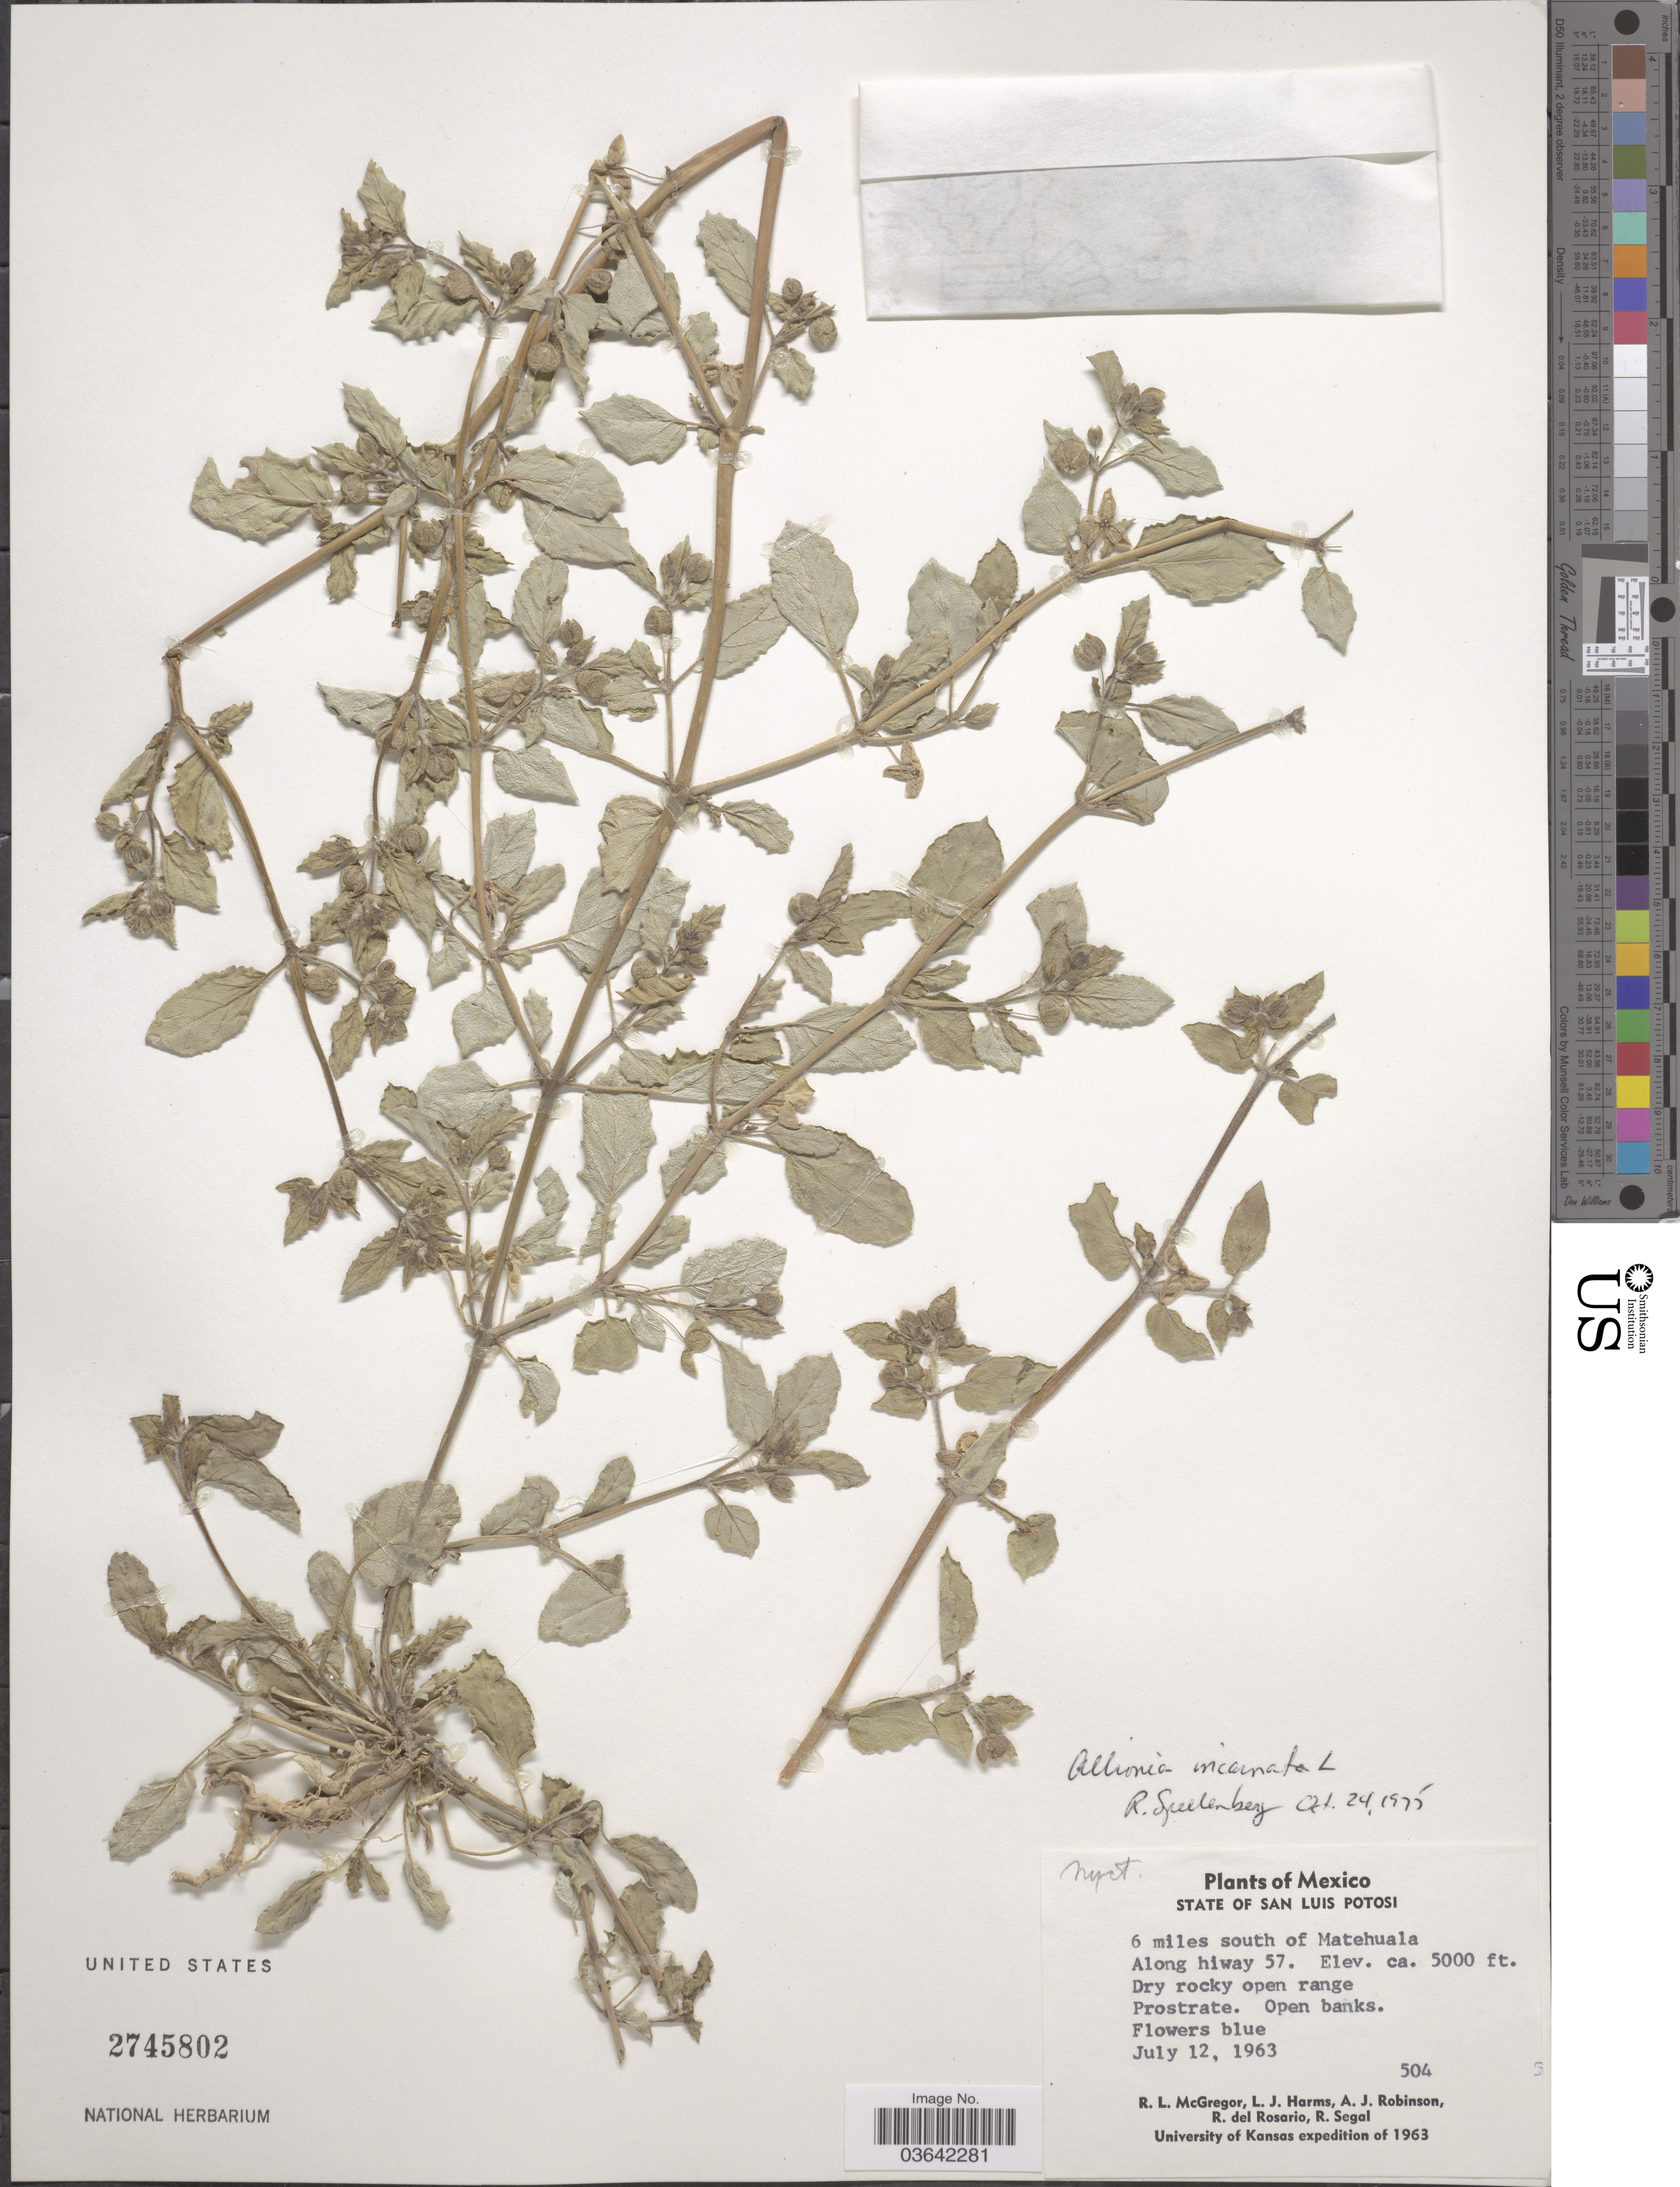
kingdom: Plantae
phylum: Tracheophyta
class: Magnoliopsida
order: Caryophyllales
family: Nyctaginaceae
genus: Allionia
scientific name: Allionia incarnata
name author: L.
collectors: R. McGregor, L. Harms & A. J. Robinson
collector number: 504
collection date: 1963-07-12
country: Mexico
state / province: San Luis Potosí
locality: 6 miles south of Matehuala. Along hiway 57.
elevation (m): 1524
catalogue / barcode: US 2745802